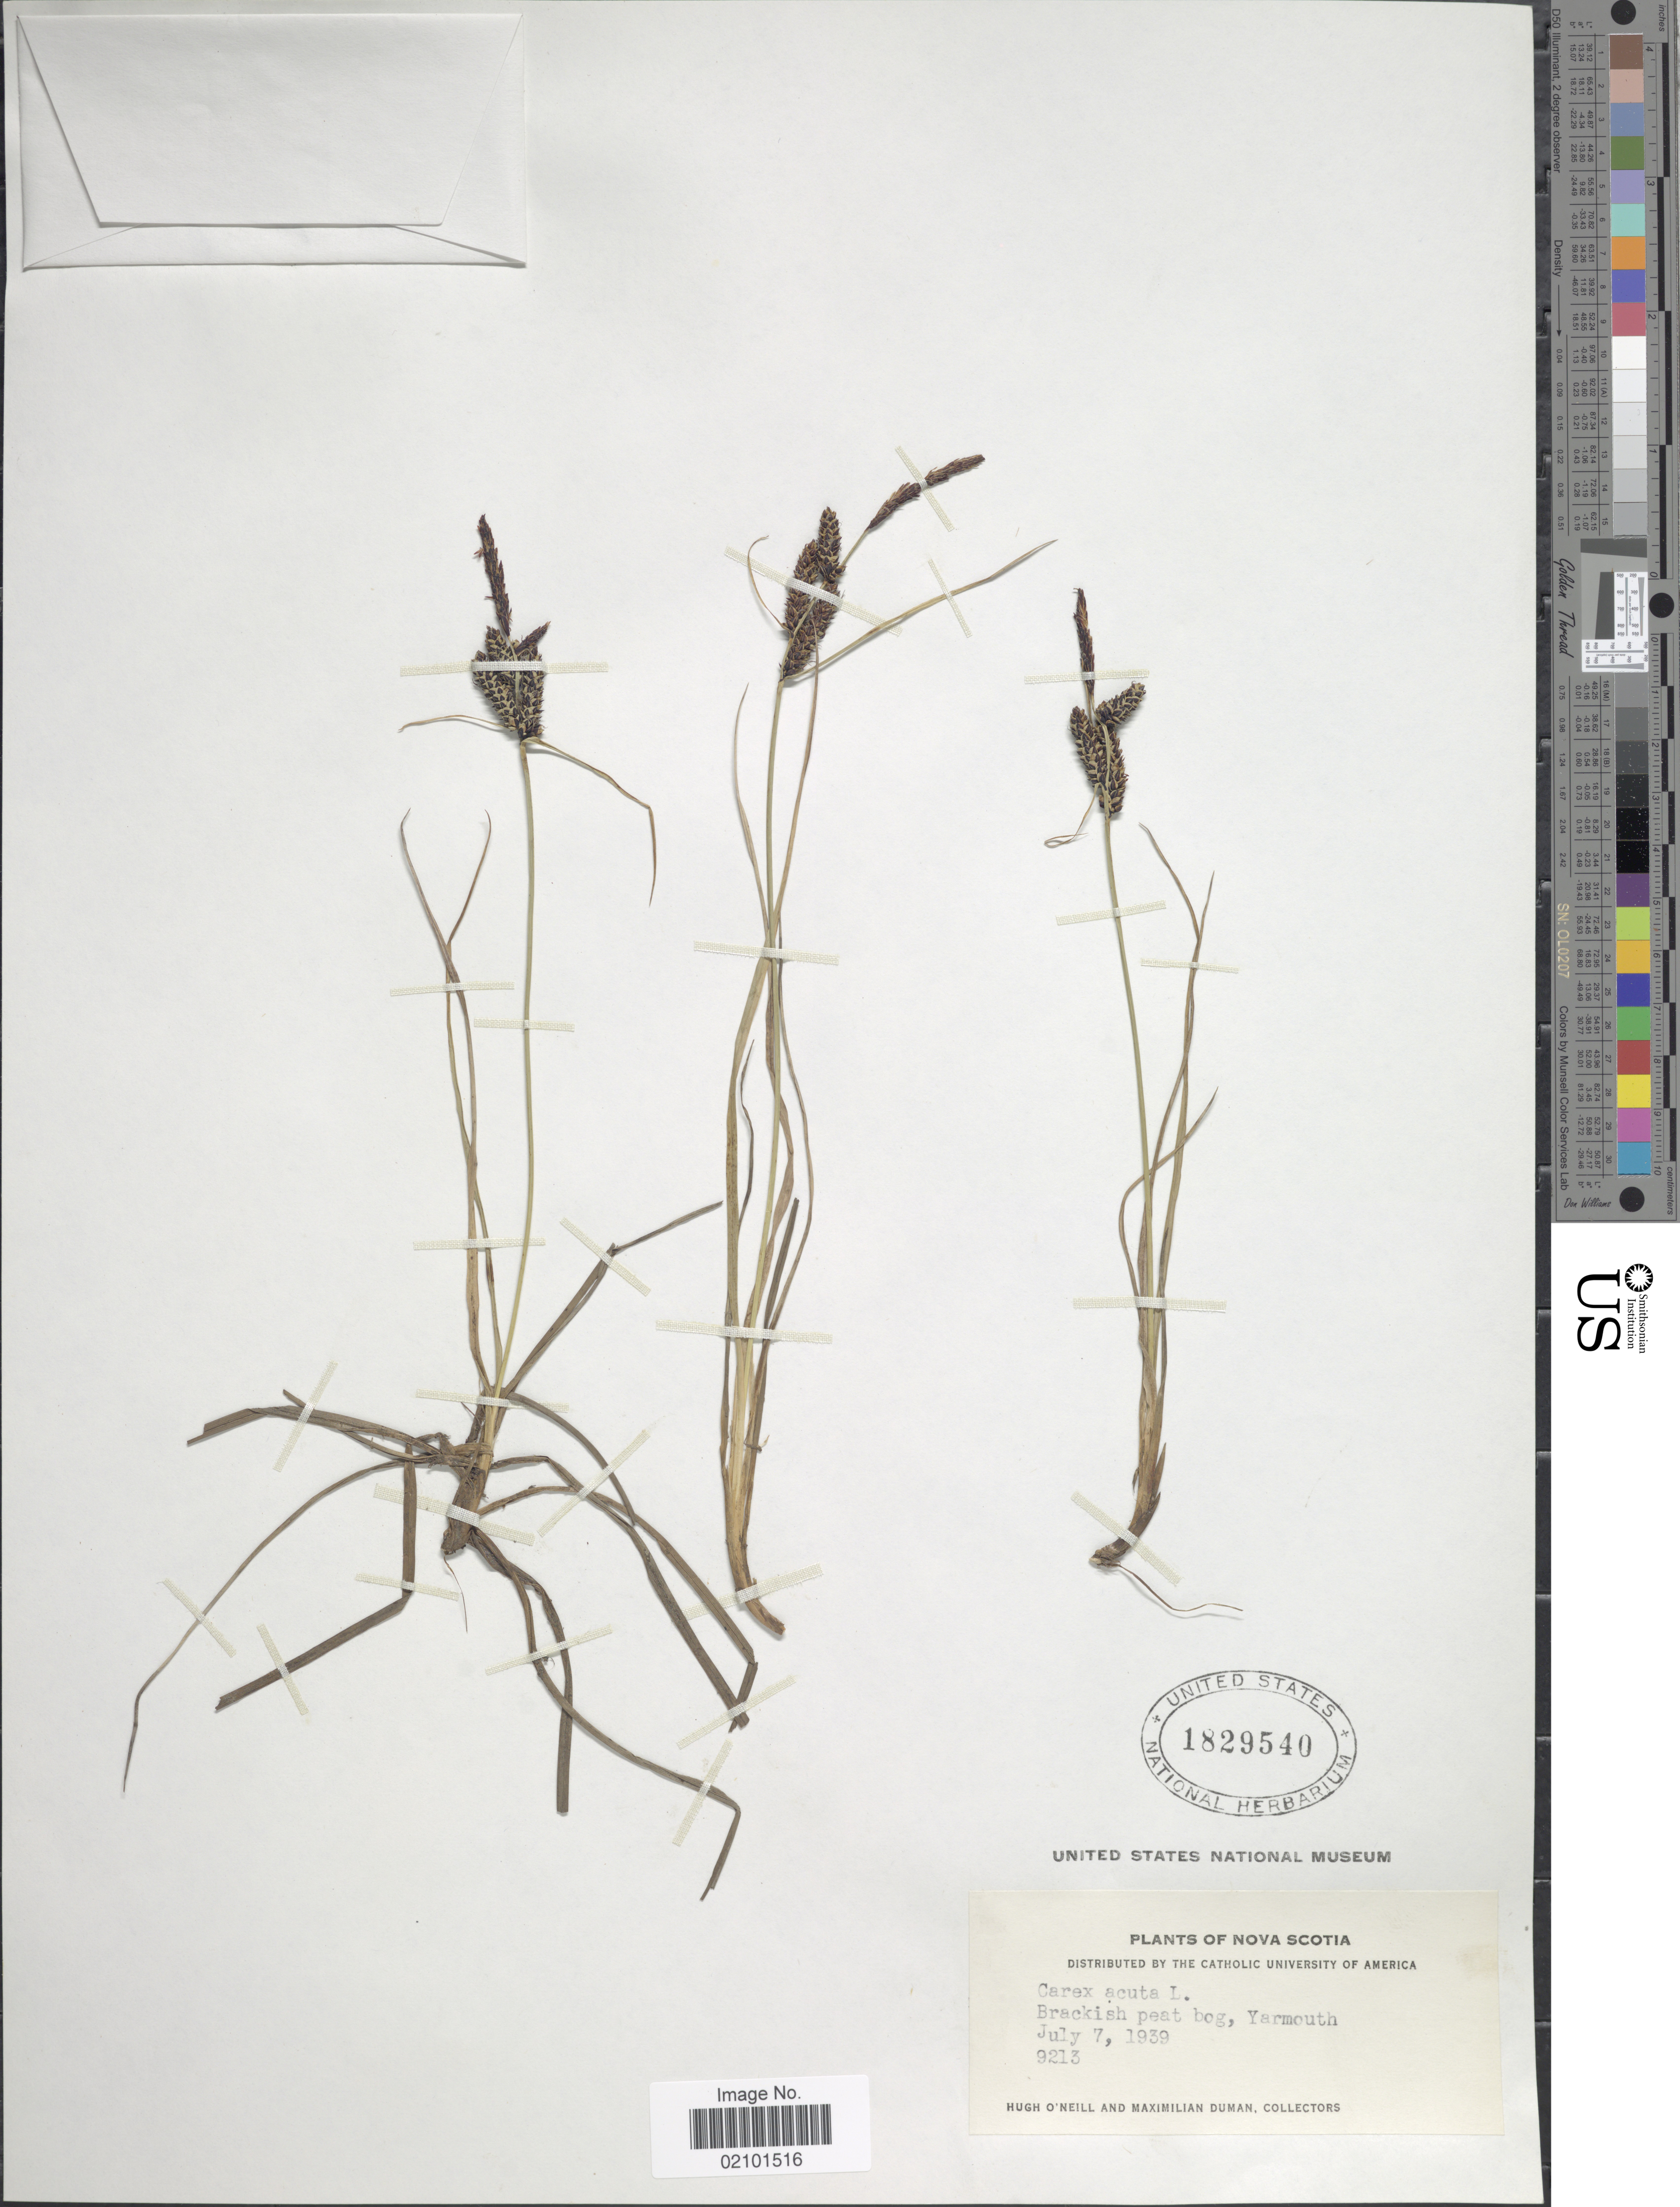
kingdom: Plantae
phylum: Tracheophyta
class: Liliopsida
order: Poales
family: Cyperaceae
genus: Carex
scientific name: Carex acuta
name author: L.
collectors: H. O'Neill & M. Duman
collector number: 9213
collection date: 1939-07-07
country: Canada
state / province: Nova Scotia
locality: Brackish peat bog, Yarmouth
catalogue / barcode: US 1829540